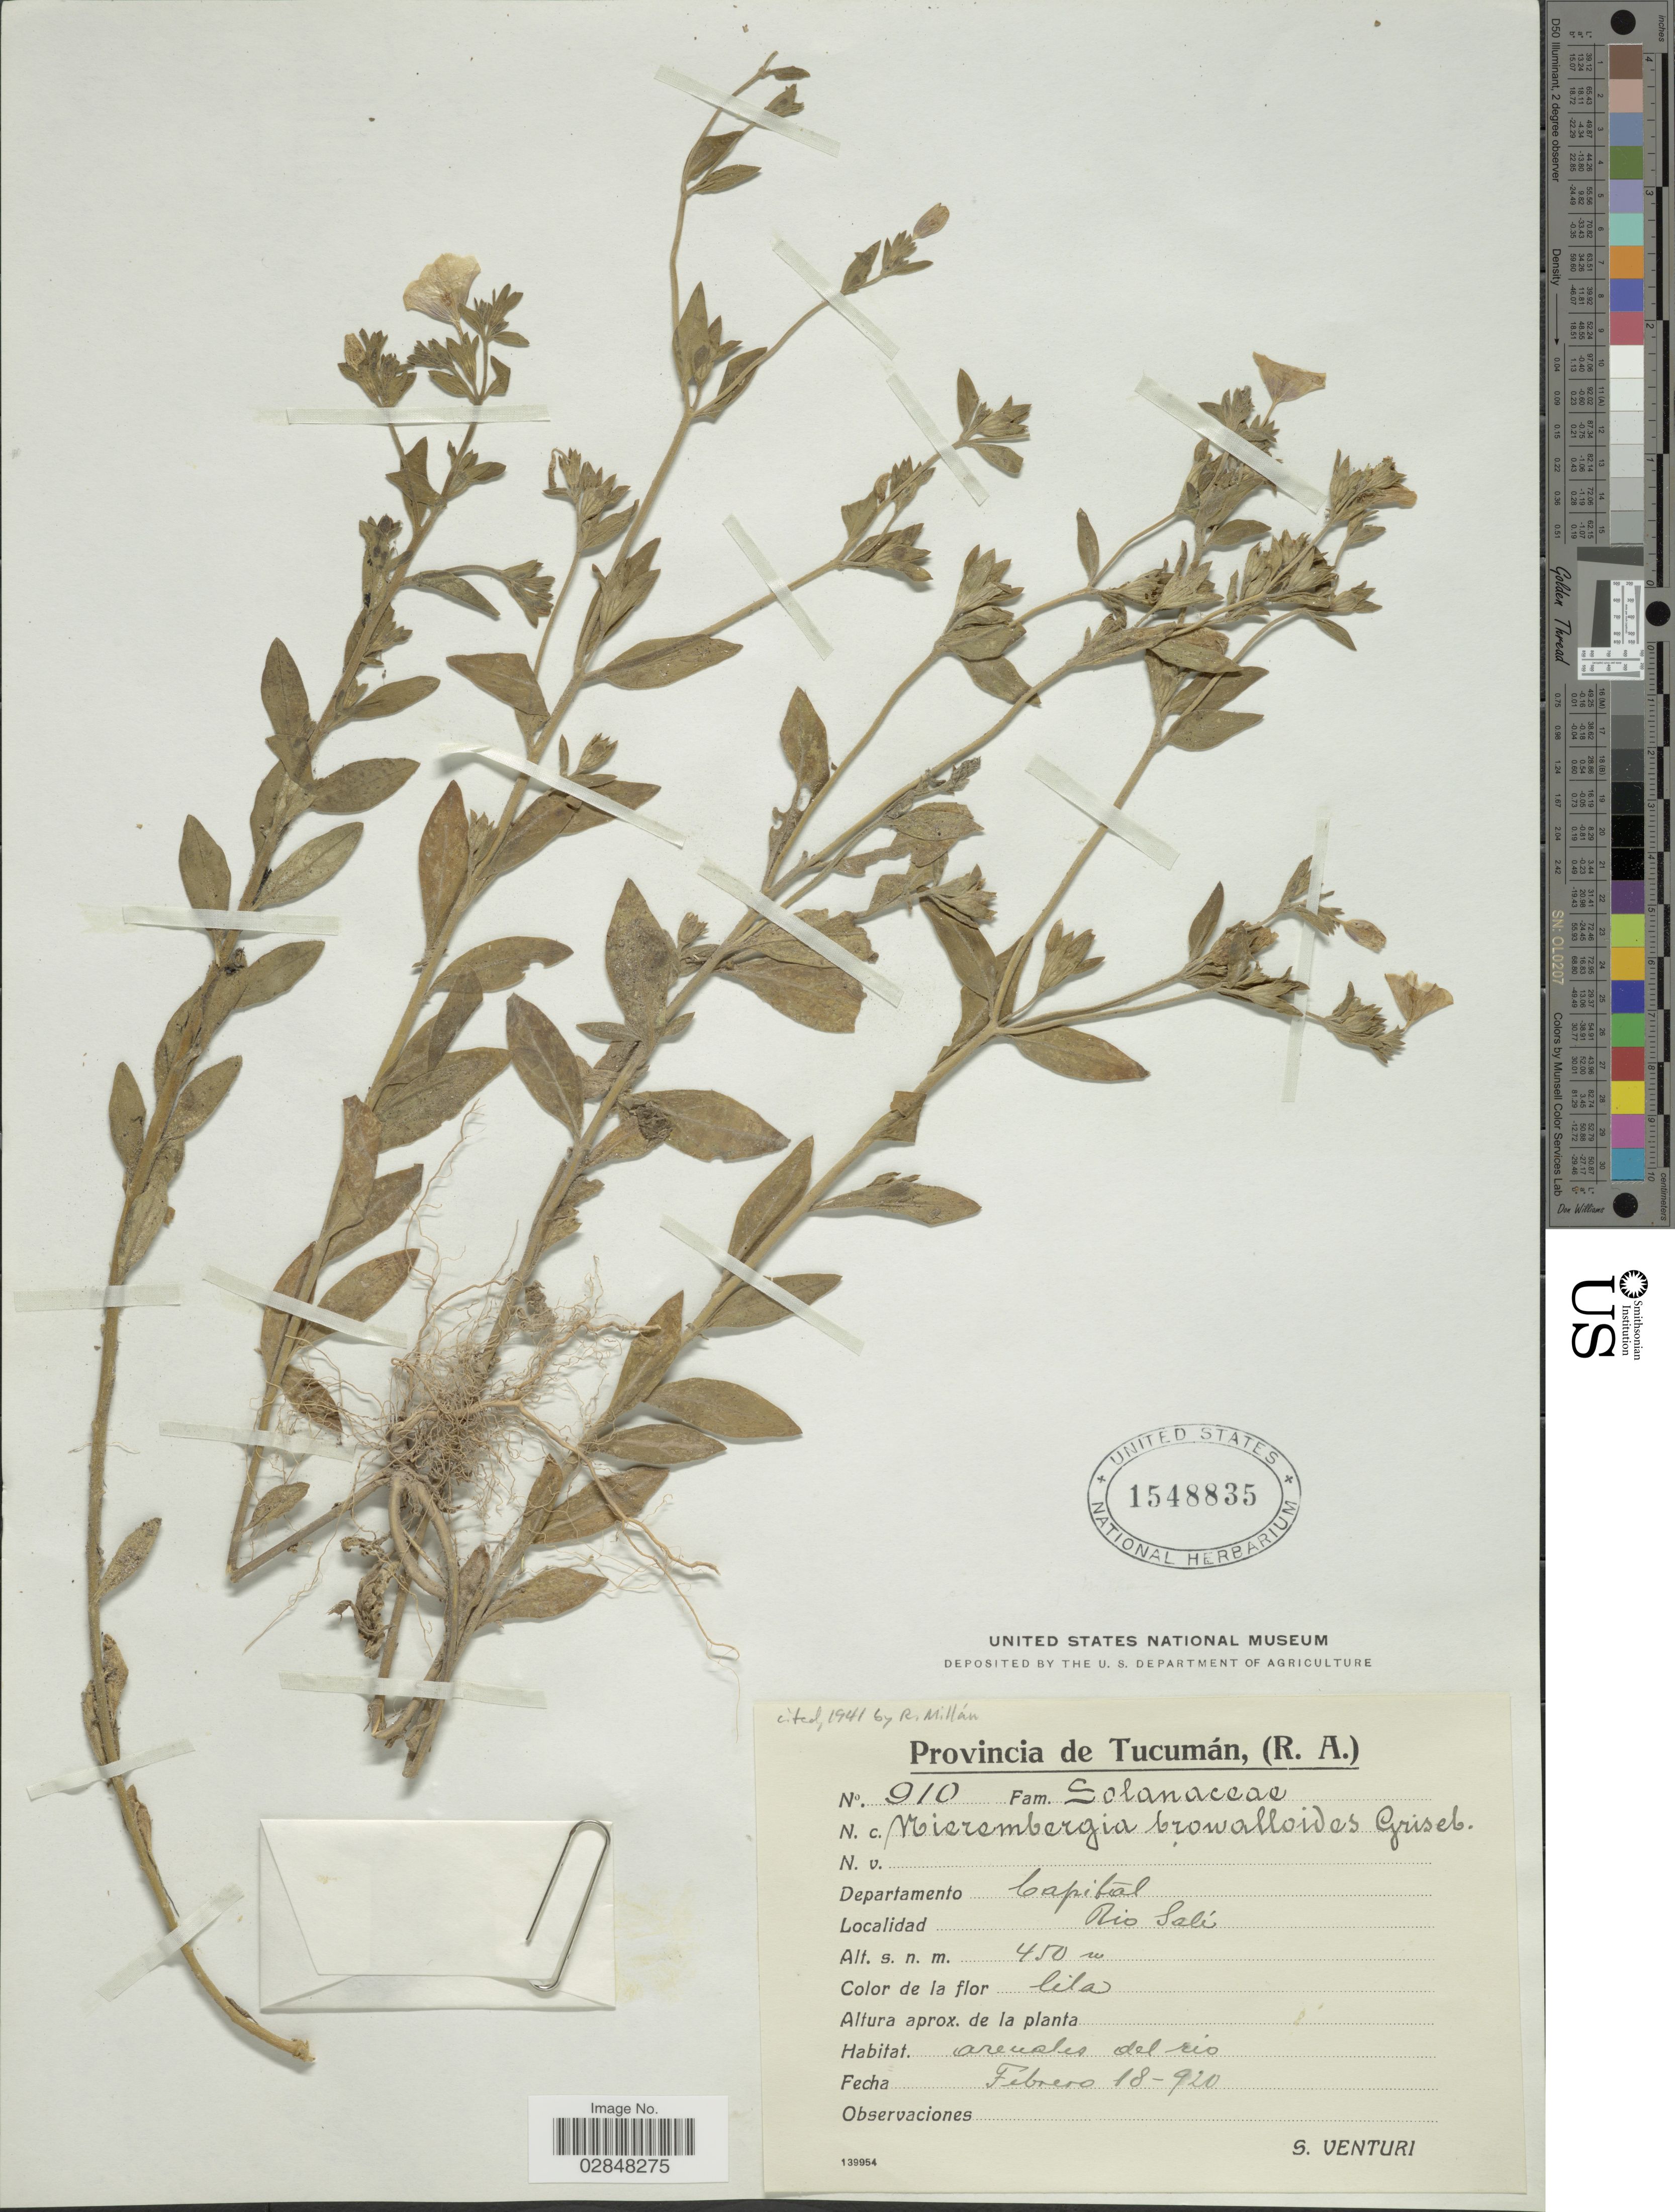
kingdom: Plantae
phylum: Tracheophyta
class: Magnoliopsida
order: Solanales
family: Solanaceae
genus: Nierembergia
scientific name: Nierembergia browallioides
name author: Griseb.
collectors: S. Venturi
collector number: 910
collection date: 1920-02-18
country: Argentina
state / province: Tucuman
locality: Departamento Capital. Rio Salí.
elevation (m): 450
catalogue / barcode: US 1548835